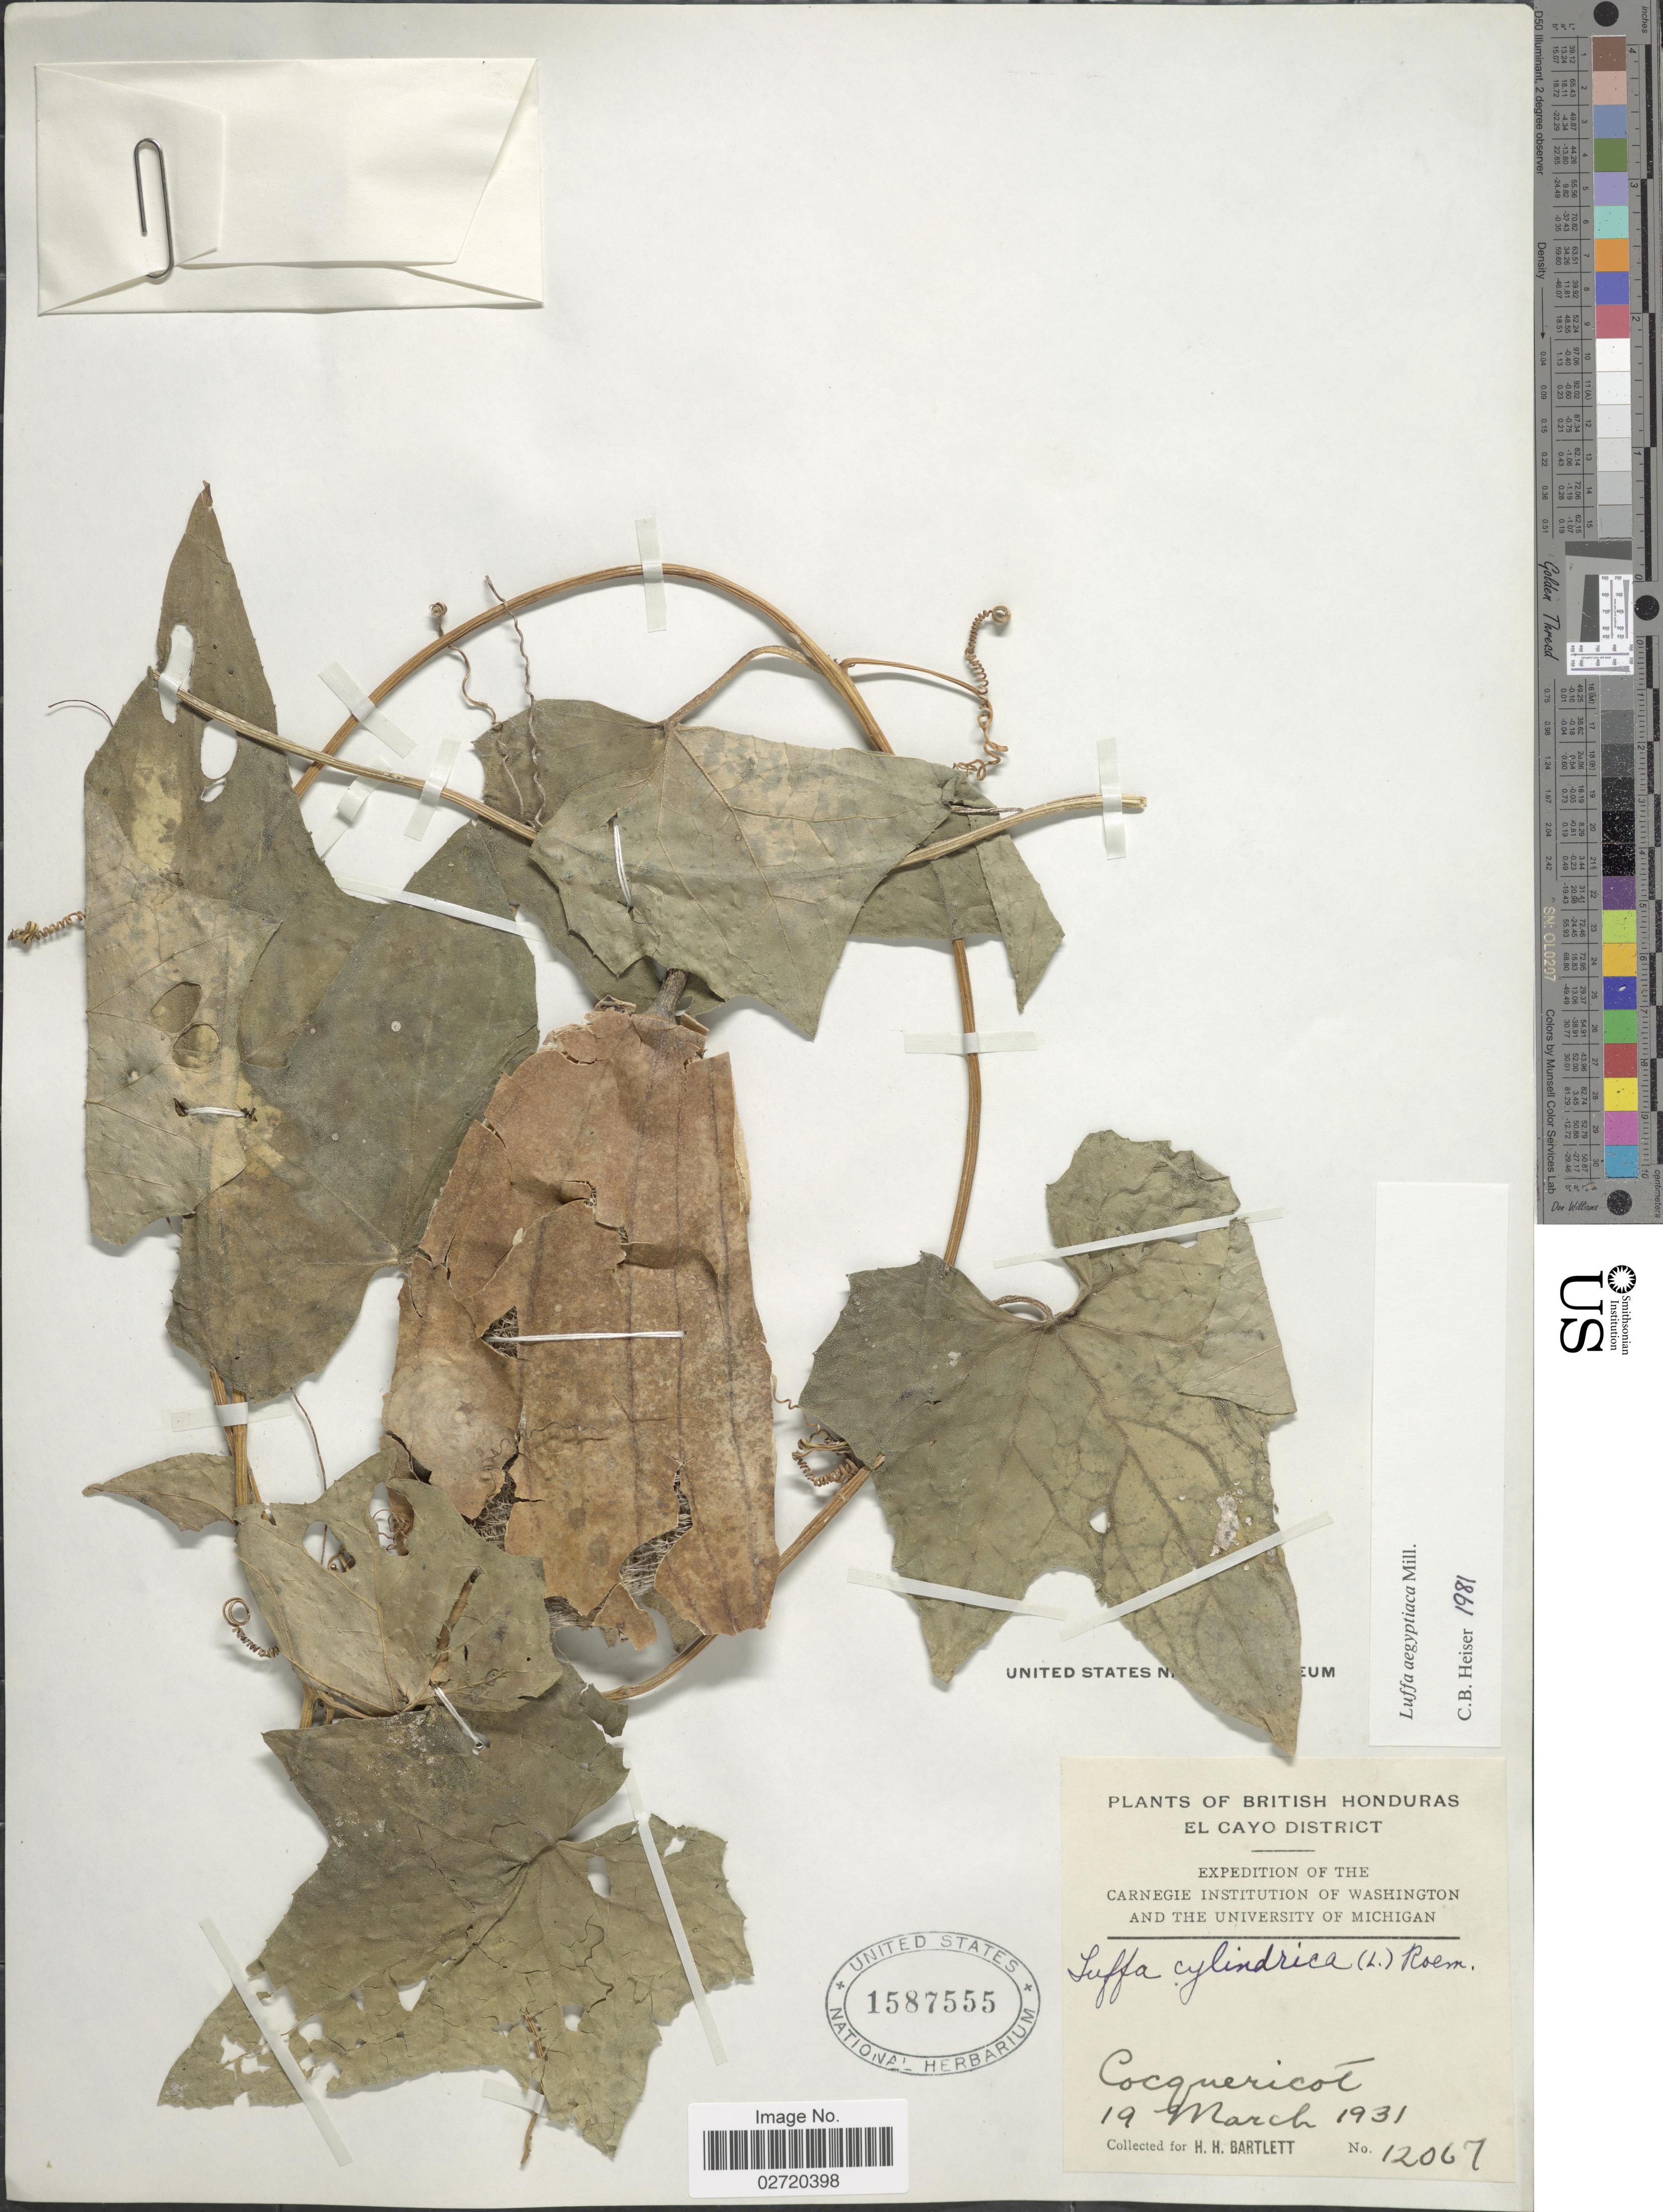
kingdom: Plantae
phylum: Tracheophyta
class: Magnoliopsida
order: Cucurbitales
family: Cucurbitaceae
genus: Luffa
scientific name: Luffa aegyptiaca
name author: Mill.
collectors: H. H. Bartlett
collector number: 12067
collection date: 1931-03-19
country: Belize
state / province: Cayo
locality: British Honduras, El Cayo District, Cocquericot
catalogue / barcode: US 1587555